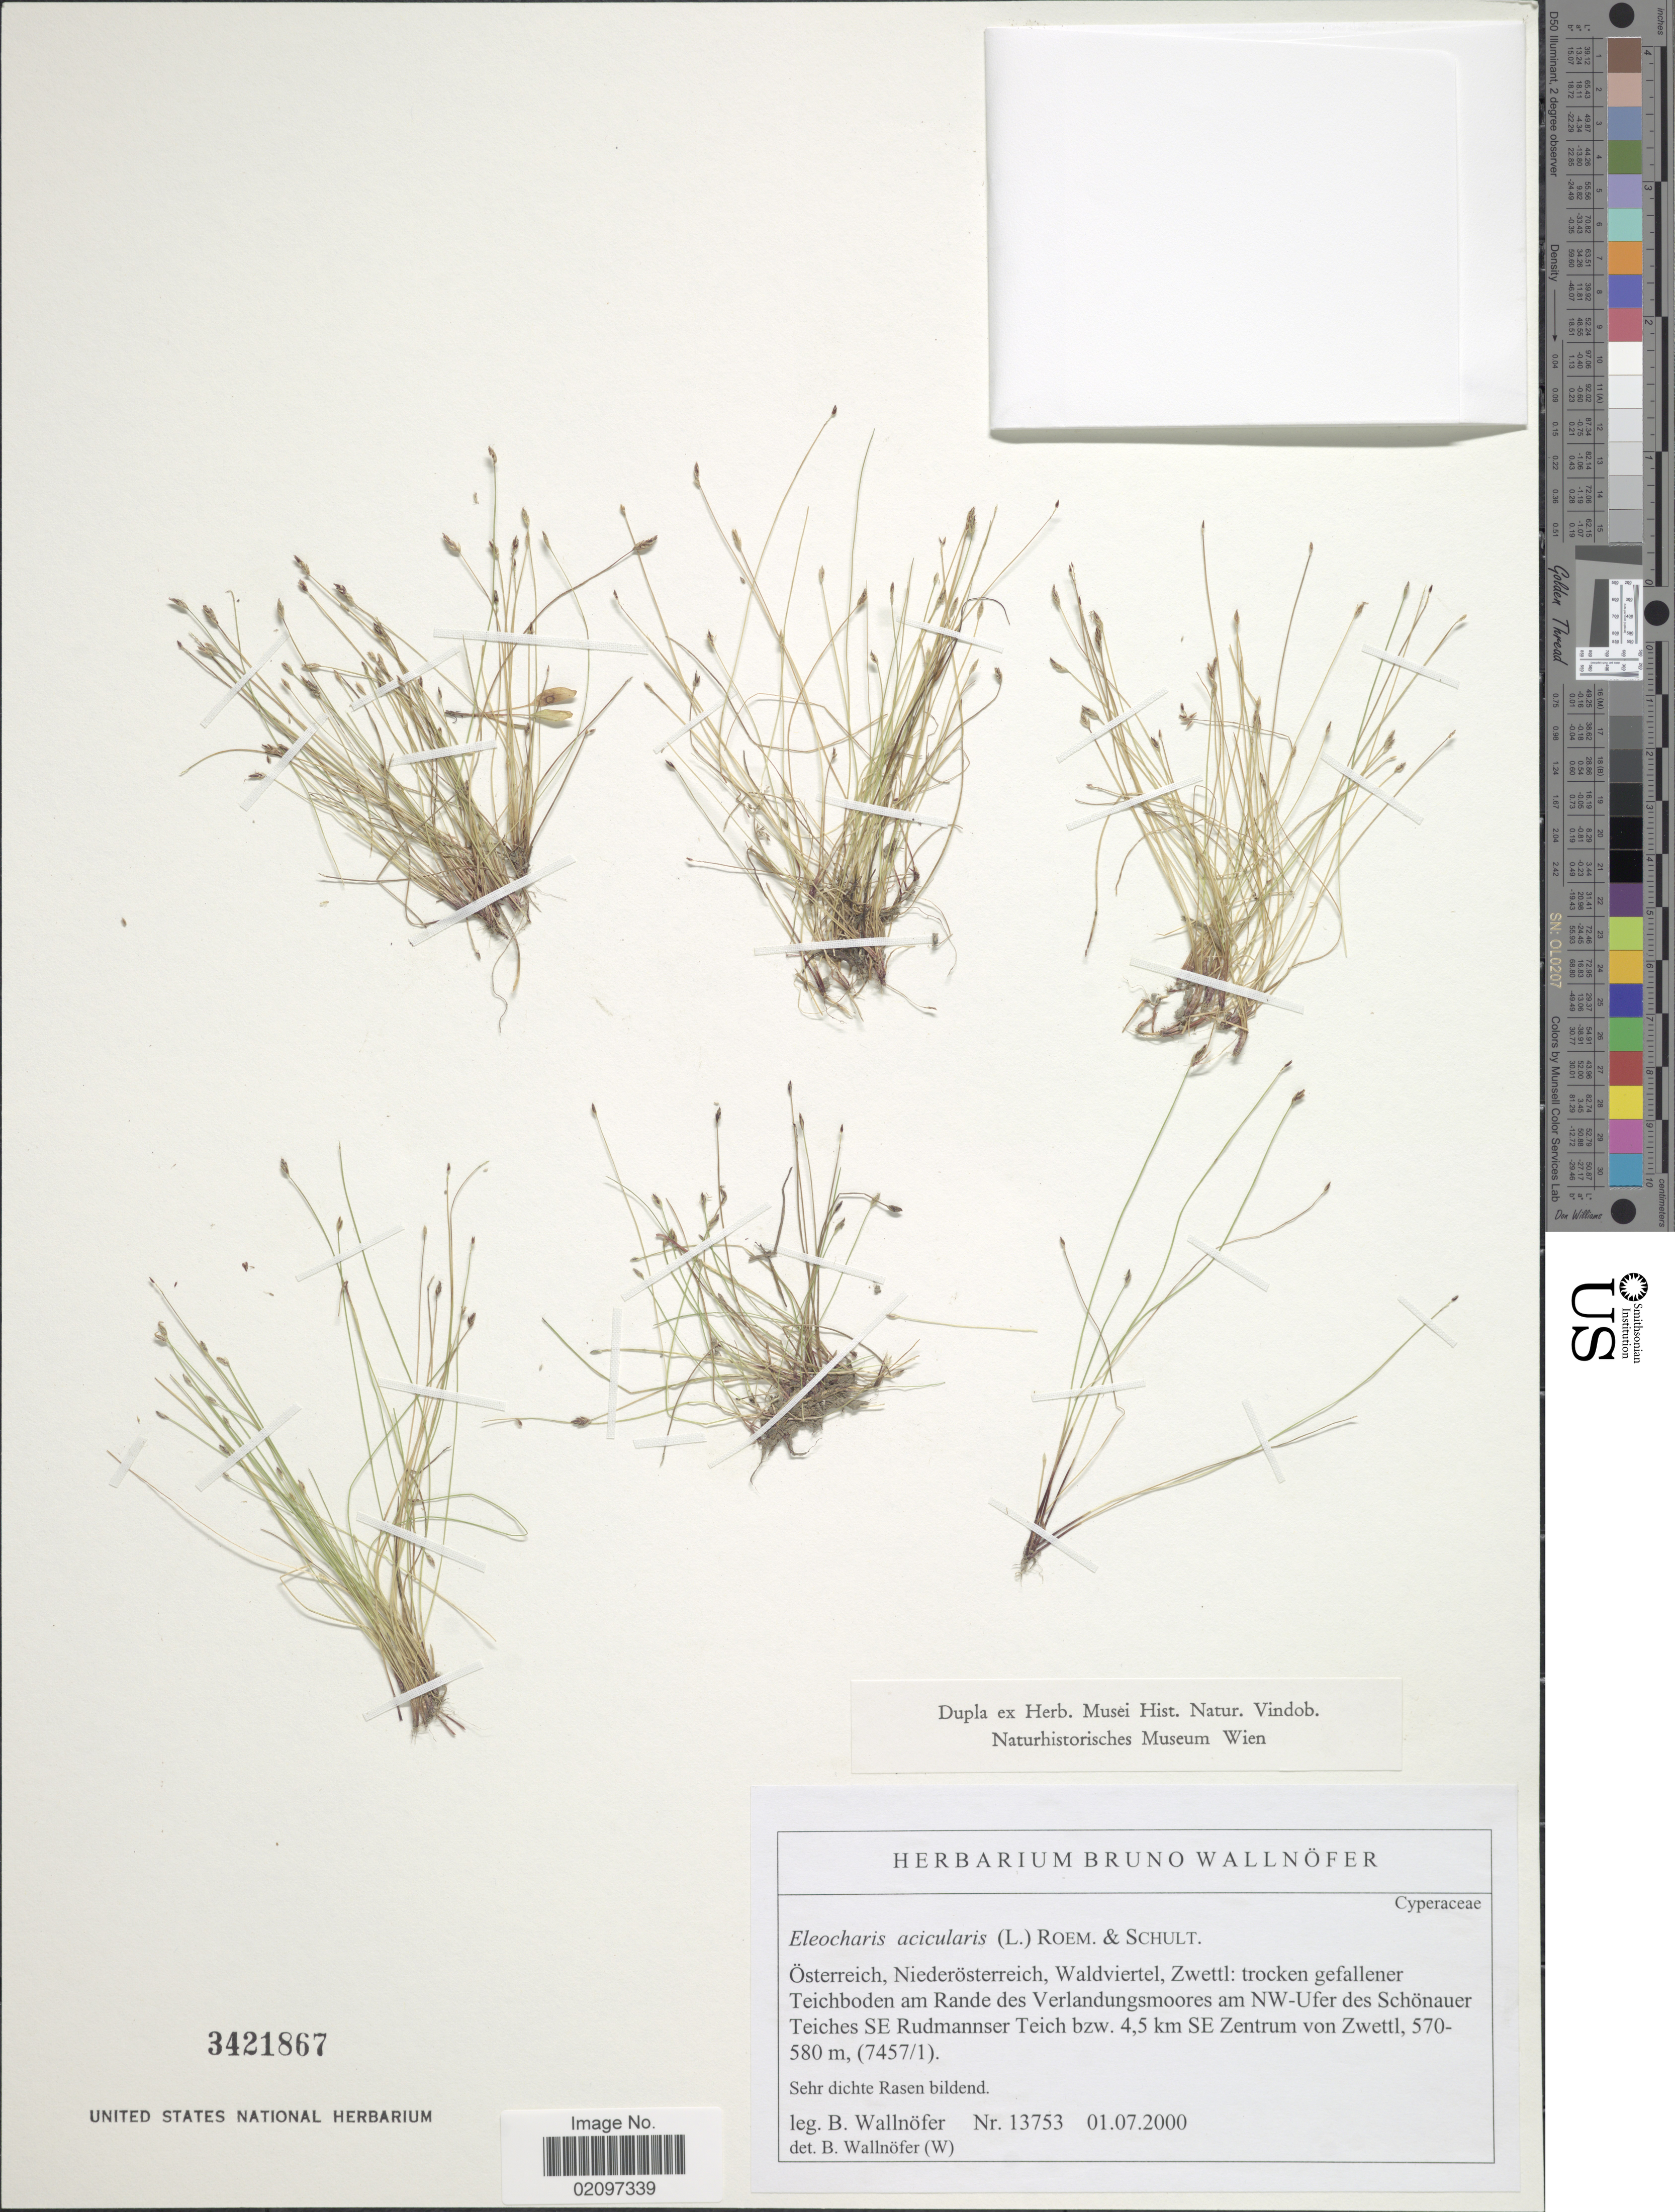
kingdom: Plantae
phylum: Tracheophyta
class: Liliopsida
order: Poales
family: Cyperaceae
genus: Eleocharis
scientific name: Eleocharis acicularis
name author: (L.) Roem. & Schult.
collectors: B. Wallnöfer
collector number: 13753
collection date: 2000-07-01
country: Austria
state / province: Niederosterreich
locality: Osterreich, Niederosterreich, Wald viertel, Zwettl: trocken gefallener Teichboden am Rande des Verlandungsmoores am NW-Ufer des Schonauer Teiches SE Rudmannser Teich bzw. 4.5 km Se Zentrum von Zwettl.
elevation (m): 570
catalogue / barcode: US 3421867